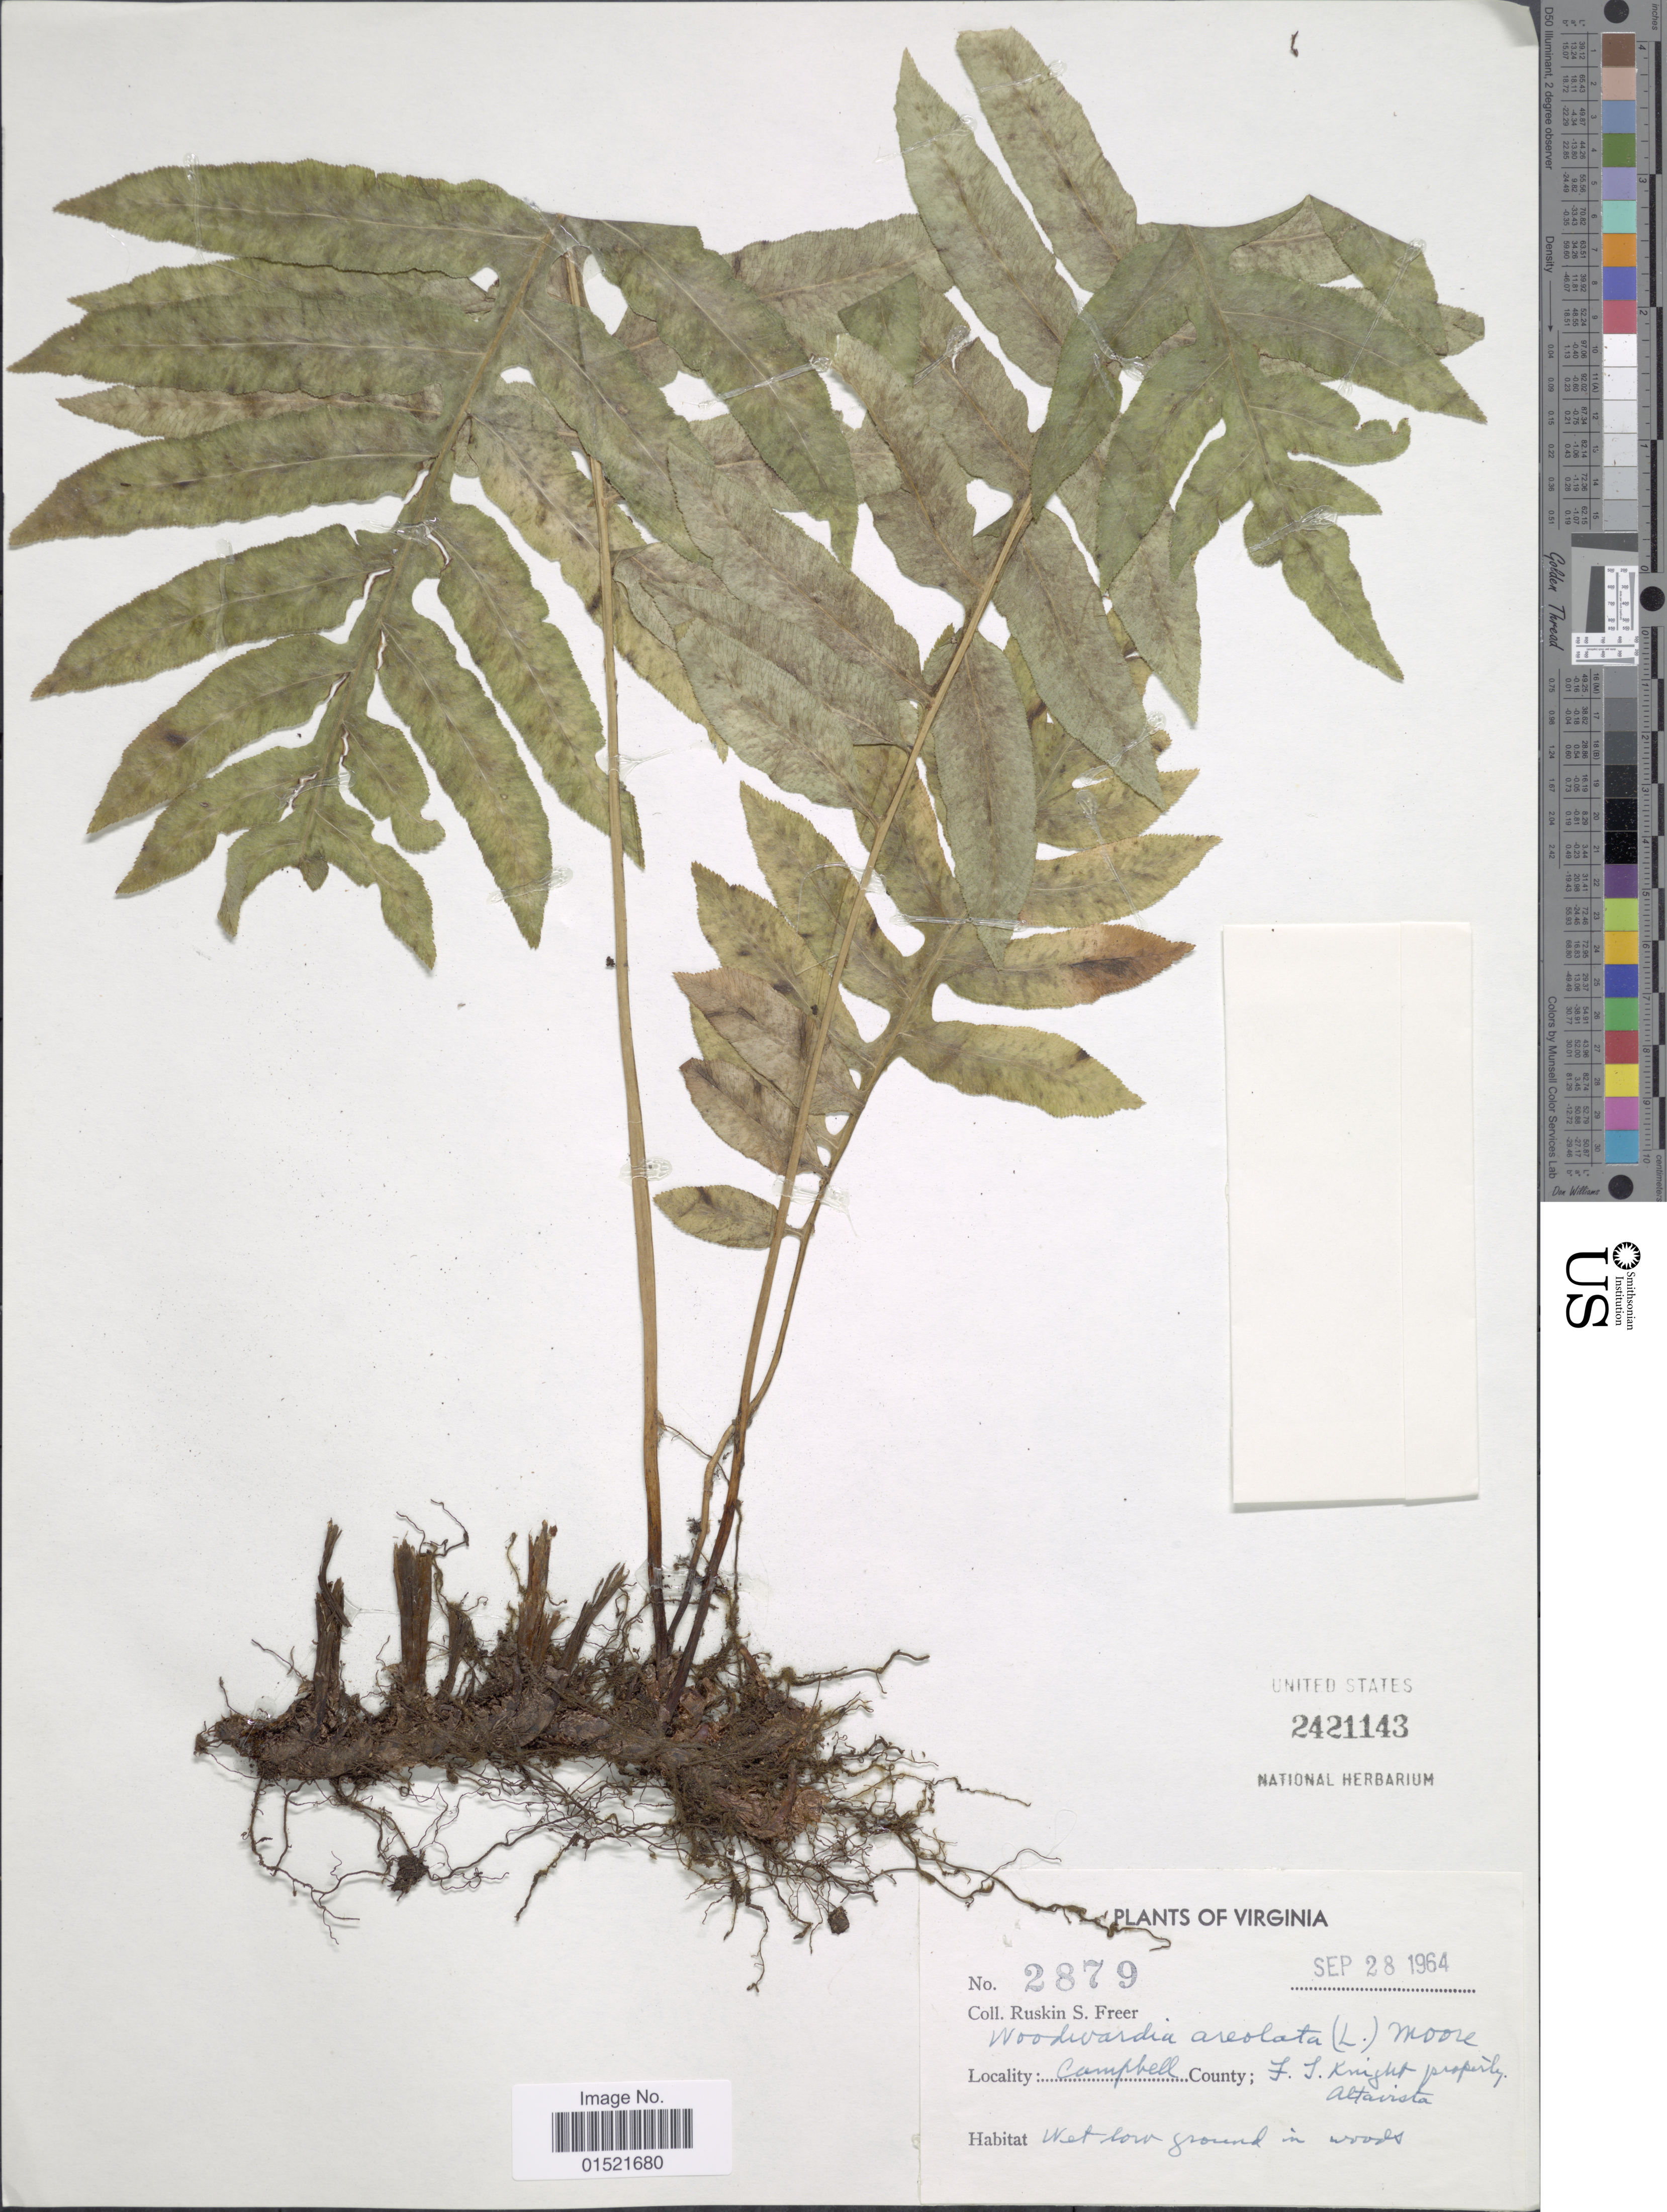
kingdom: Plantae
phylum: Tracheophyta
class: Polypodiopsida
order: Polypodiales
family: Blechnaceae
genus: Woodwardia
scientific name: Woodwardia areolata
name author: (L.) T. Moore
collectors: R. Freer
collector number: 2879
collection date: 1964-09-28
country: United States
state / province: Virginia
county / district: Campbell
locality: Campbell, County F. I. Knight properly, Altavista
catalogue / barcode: US 2421143